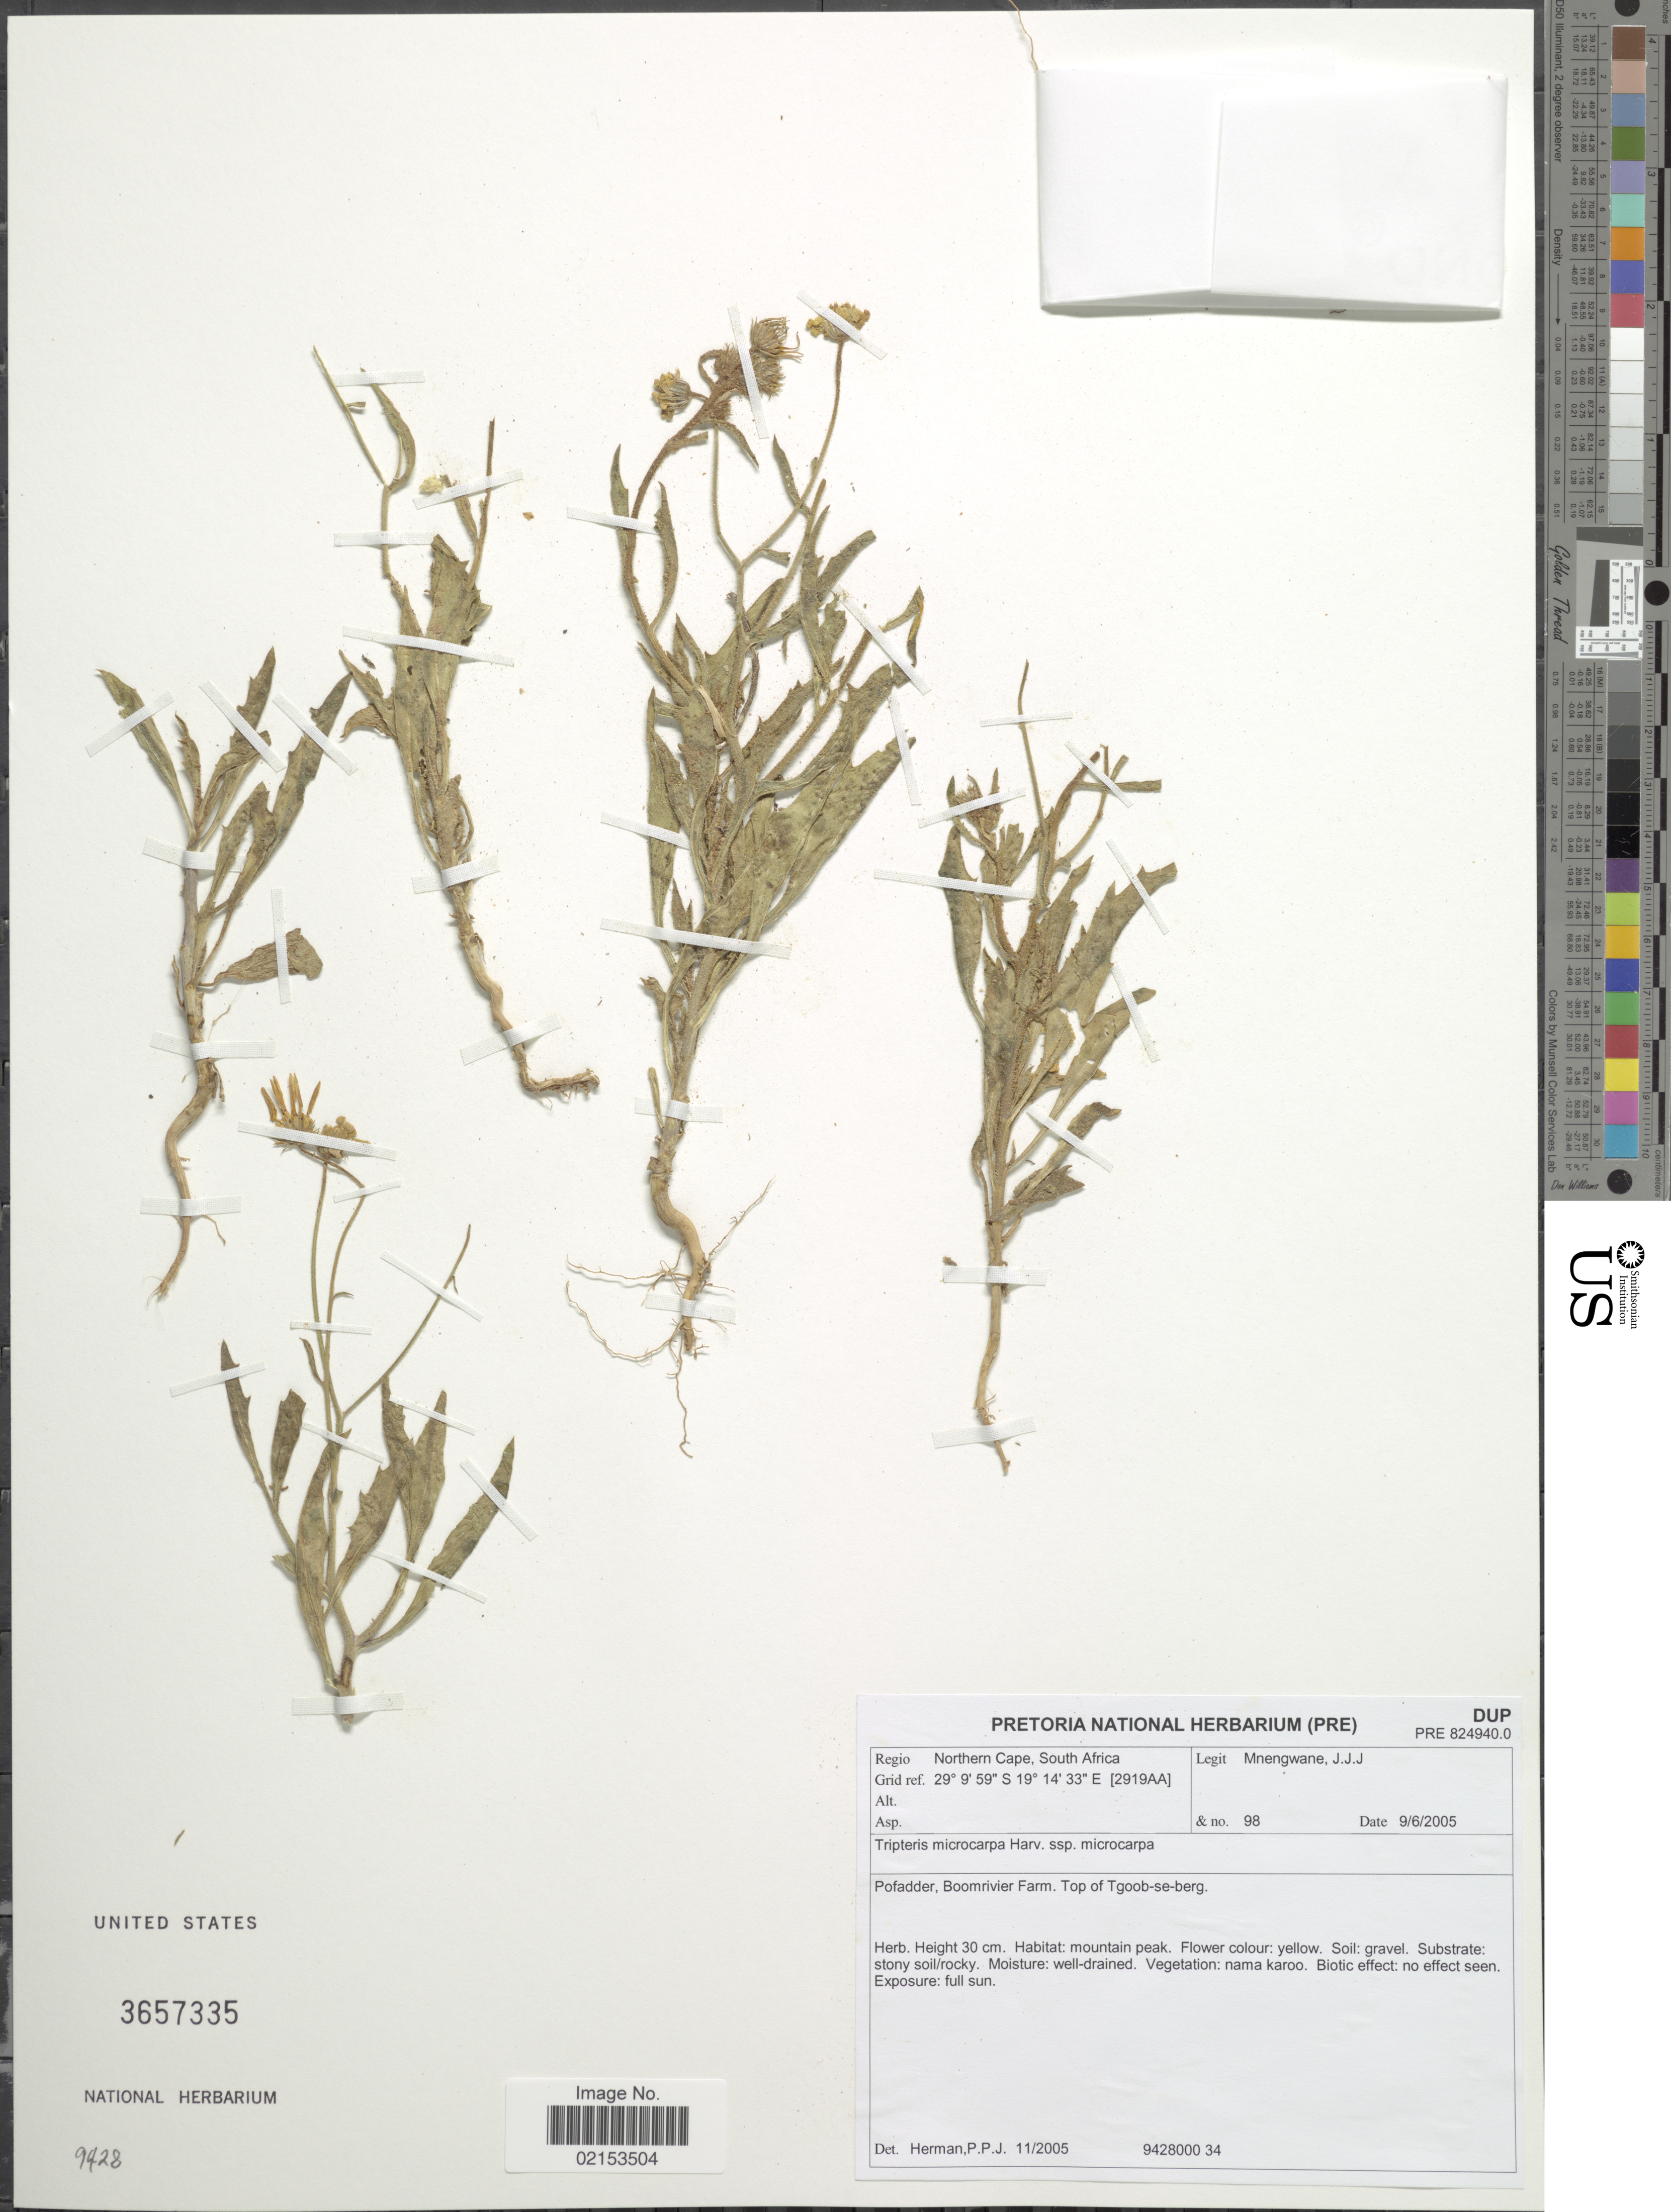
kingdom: Plantae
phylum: Tracheophyta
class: Magnoliopsida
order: Asterales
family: Asteraceae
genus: Tripteris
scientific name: Tripteris microcarpa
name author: Harv.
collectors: J. Mnengwane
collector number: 98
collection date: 2005-06-09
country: South Africa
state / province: Northern Cape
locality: Pofadder, Boomrivier Farm, Top of Tgoob-se-berg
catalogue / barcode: US 3657335